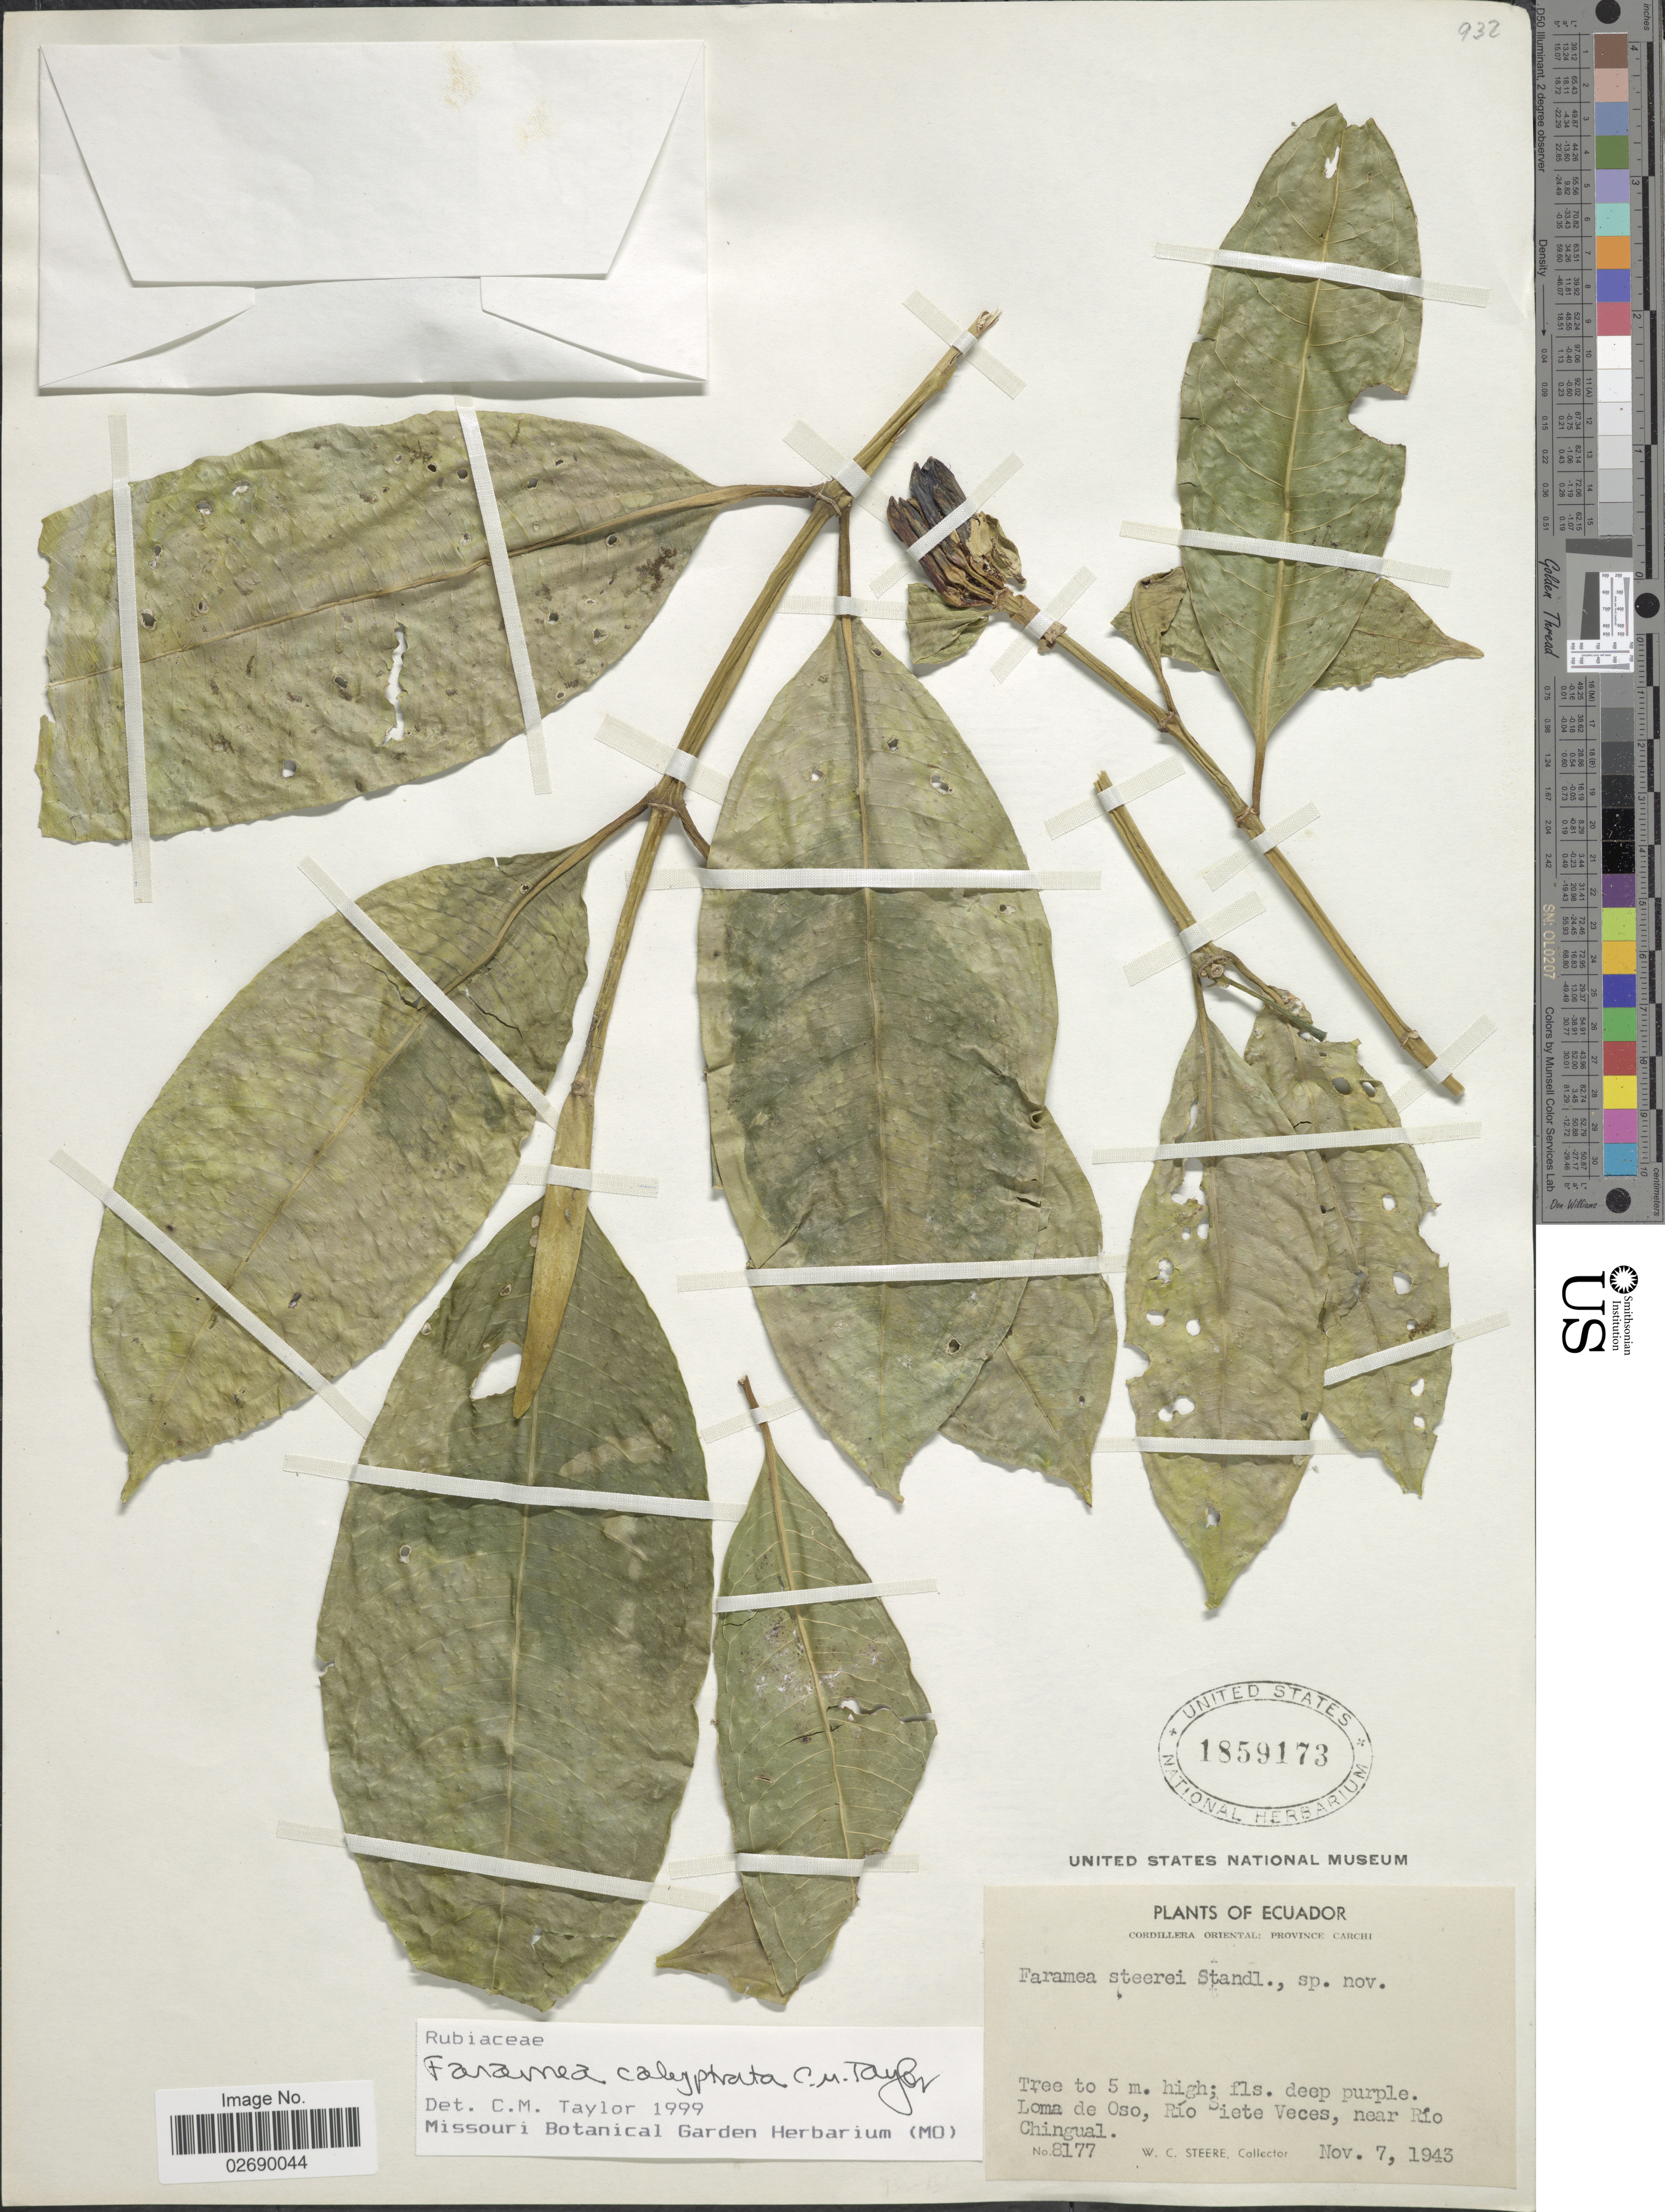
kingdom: Plantae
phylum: Tracheophyta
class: Magnoliopsida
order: Gentianales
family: Rubiaceae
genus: Faramea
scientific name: Faramea calyptrata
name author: C.M. Taylor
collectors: W. C. Steere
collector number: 8177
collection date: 1943-11-07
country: Ecuador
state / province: Carchi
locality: Cordillera Oriental. Loma de Oso, Rio Siete Veces, near rio Chingual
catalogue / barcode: US 1859173